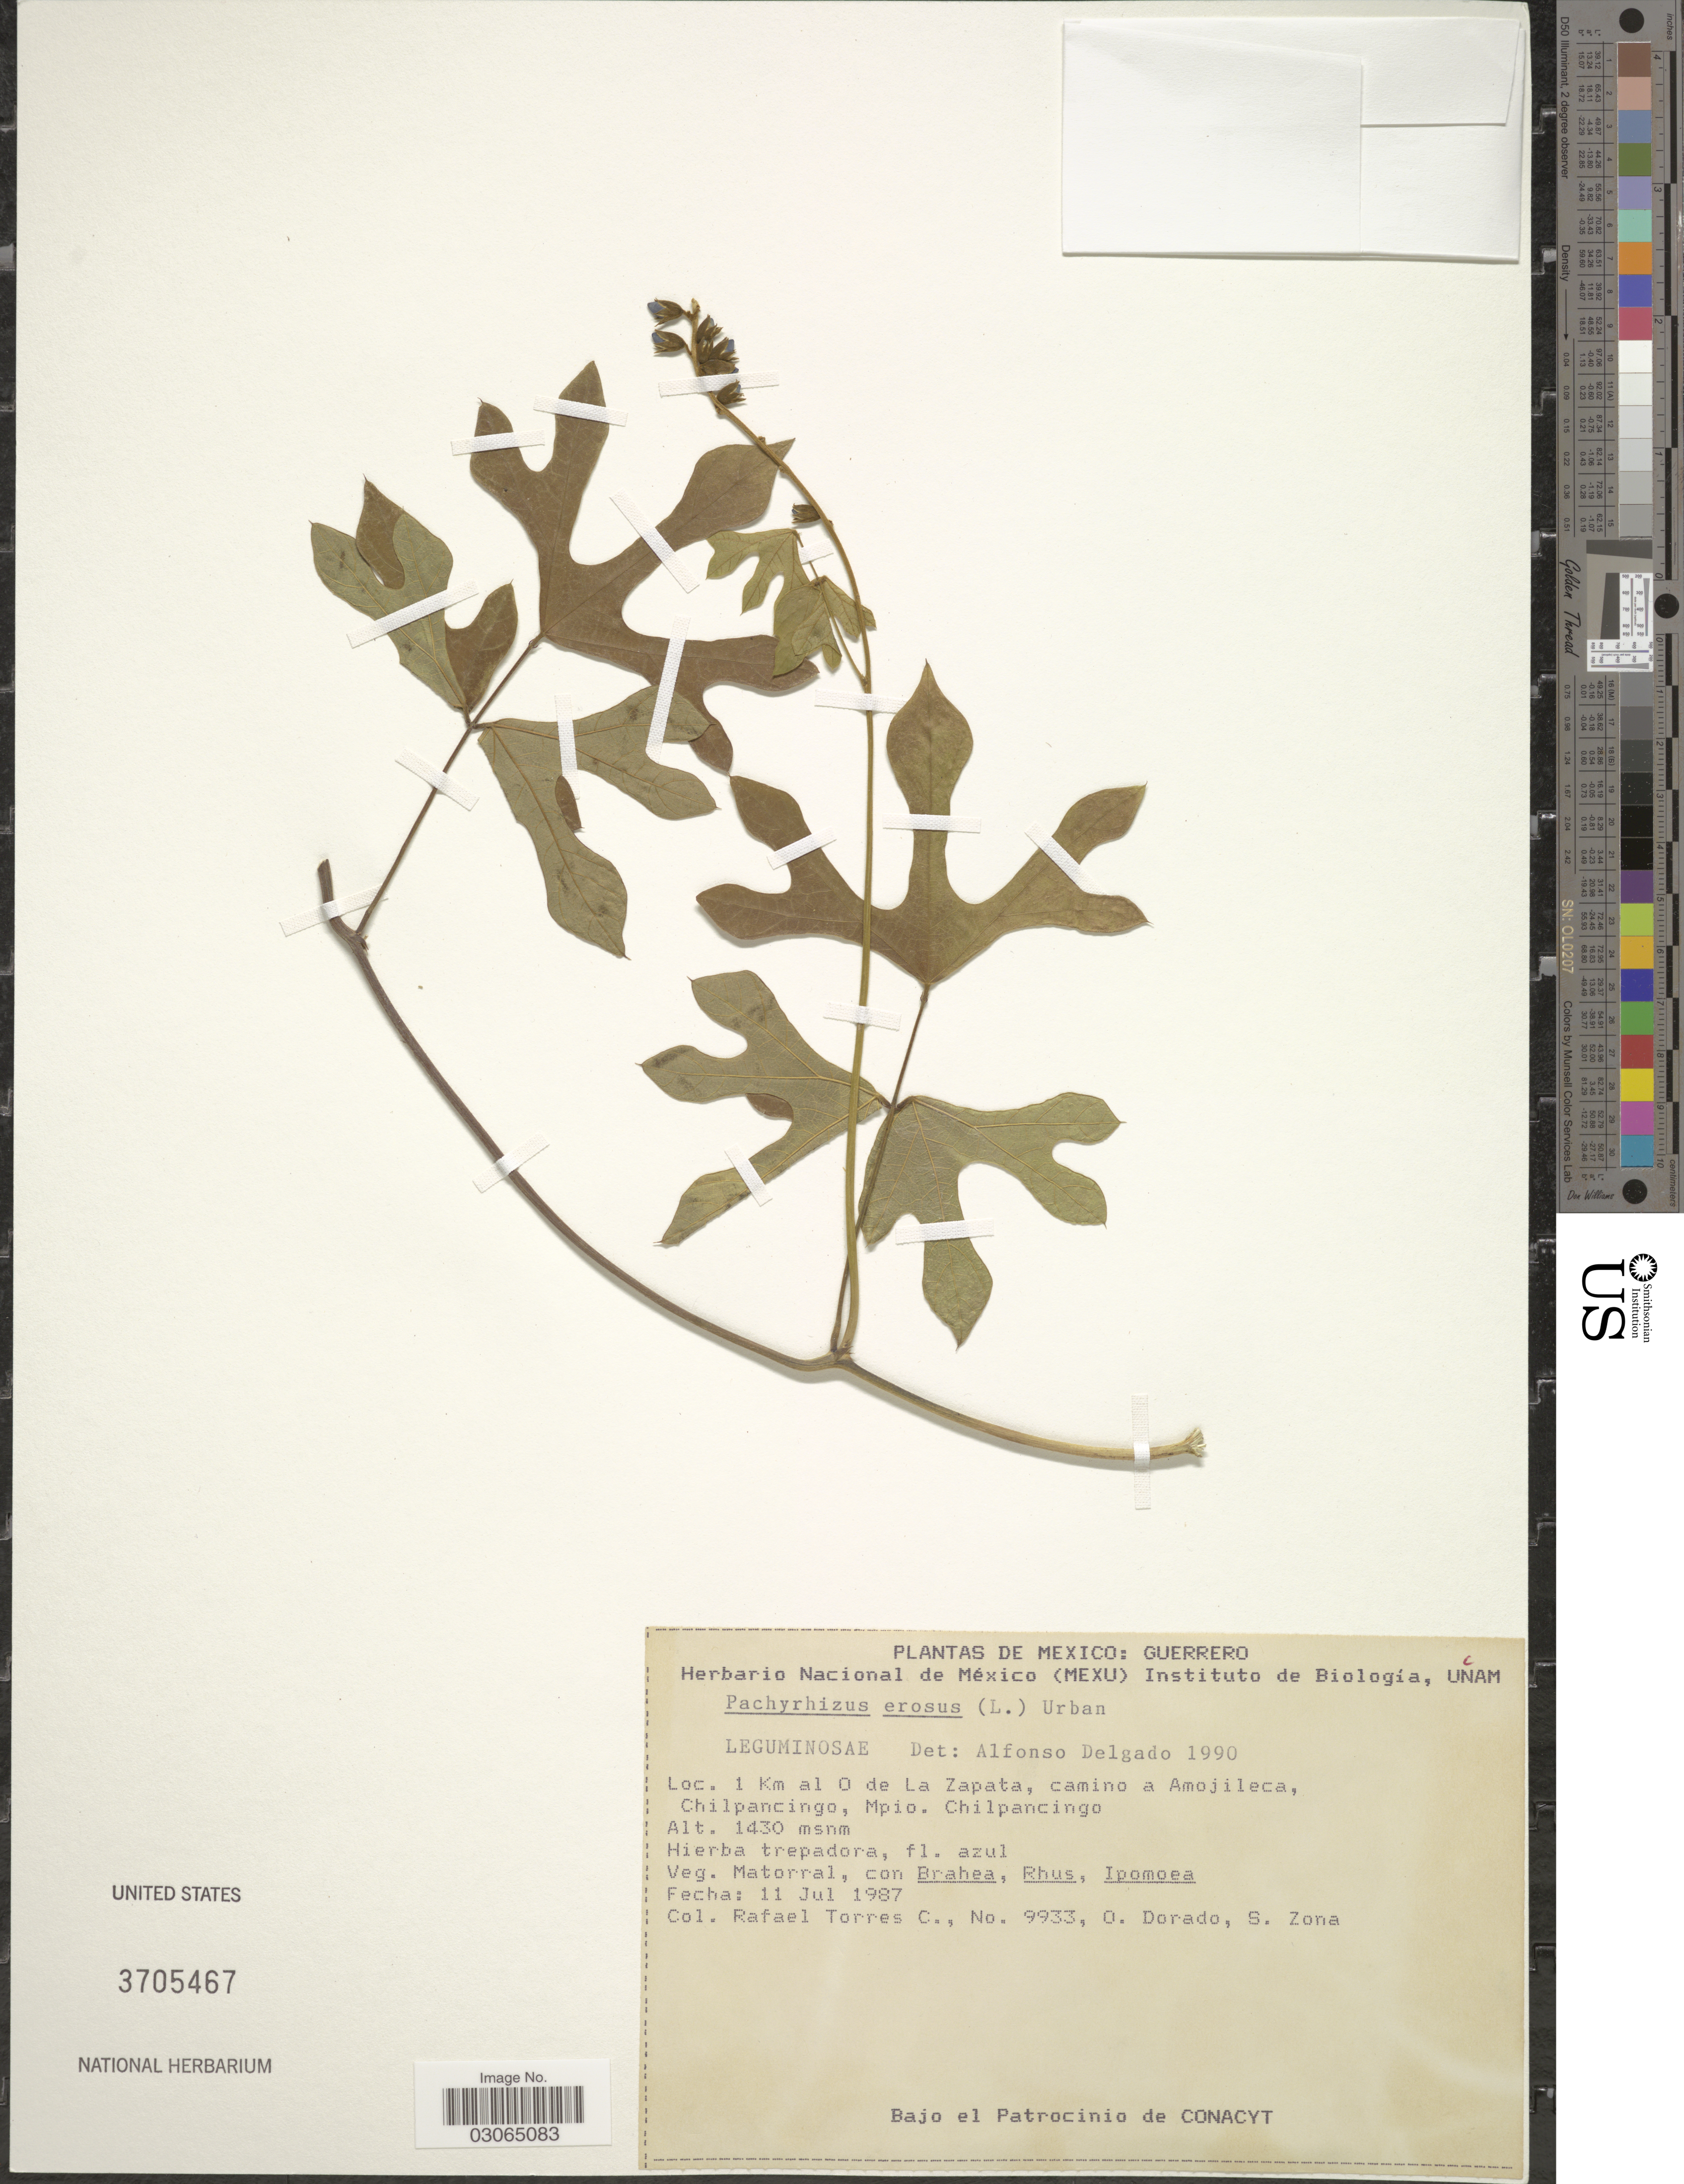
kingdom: Plantae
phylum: Tracheophyta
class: Magnoliopsida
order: Fabales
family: Fabaceae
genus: Pachyrhizus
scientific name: Pachyrhizus erosus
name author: (L.) Urb.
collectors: R. Torres C., O. R. Dorado & S. Zona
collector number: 9933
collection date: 1987-07-11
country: Mexico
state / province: Guerrero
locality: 1 Km al O de la Zapata, camino a Amojileca, Chilpancingo, Mpio. Chilpancingo.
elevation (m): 1430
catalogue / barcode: US 3705467